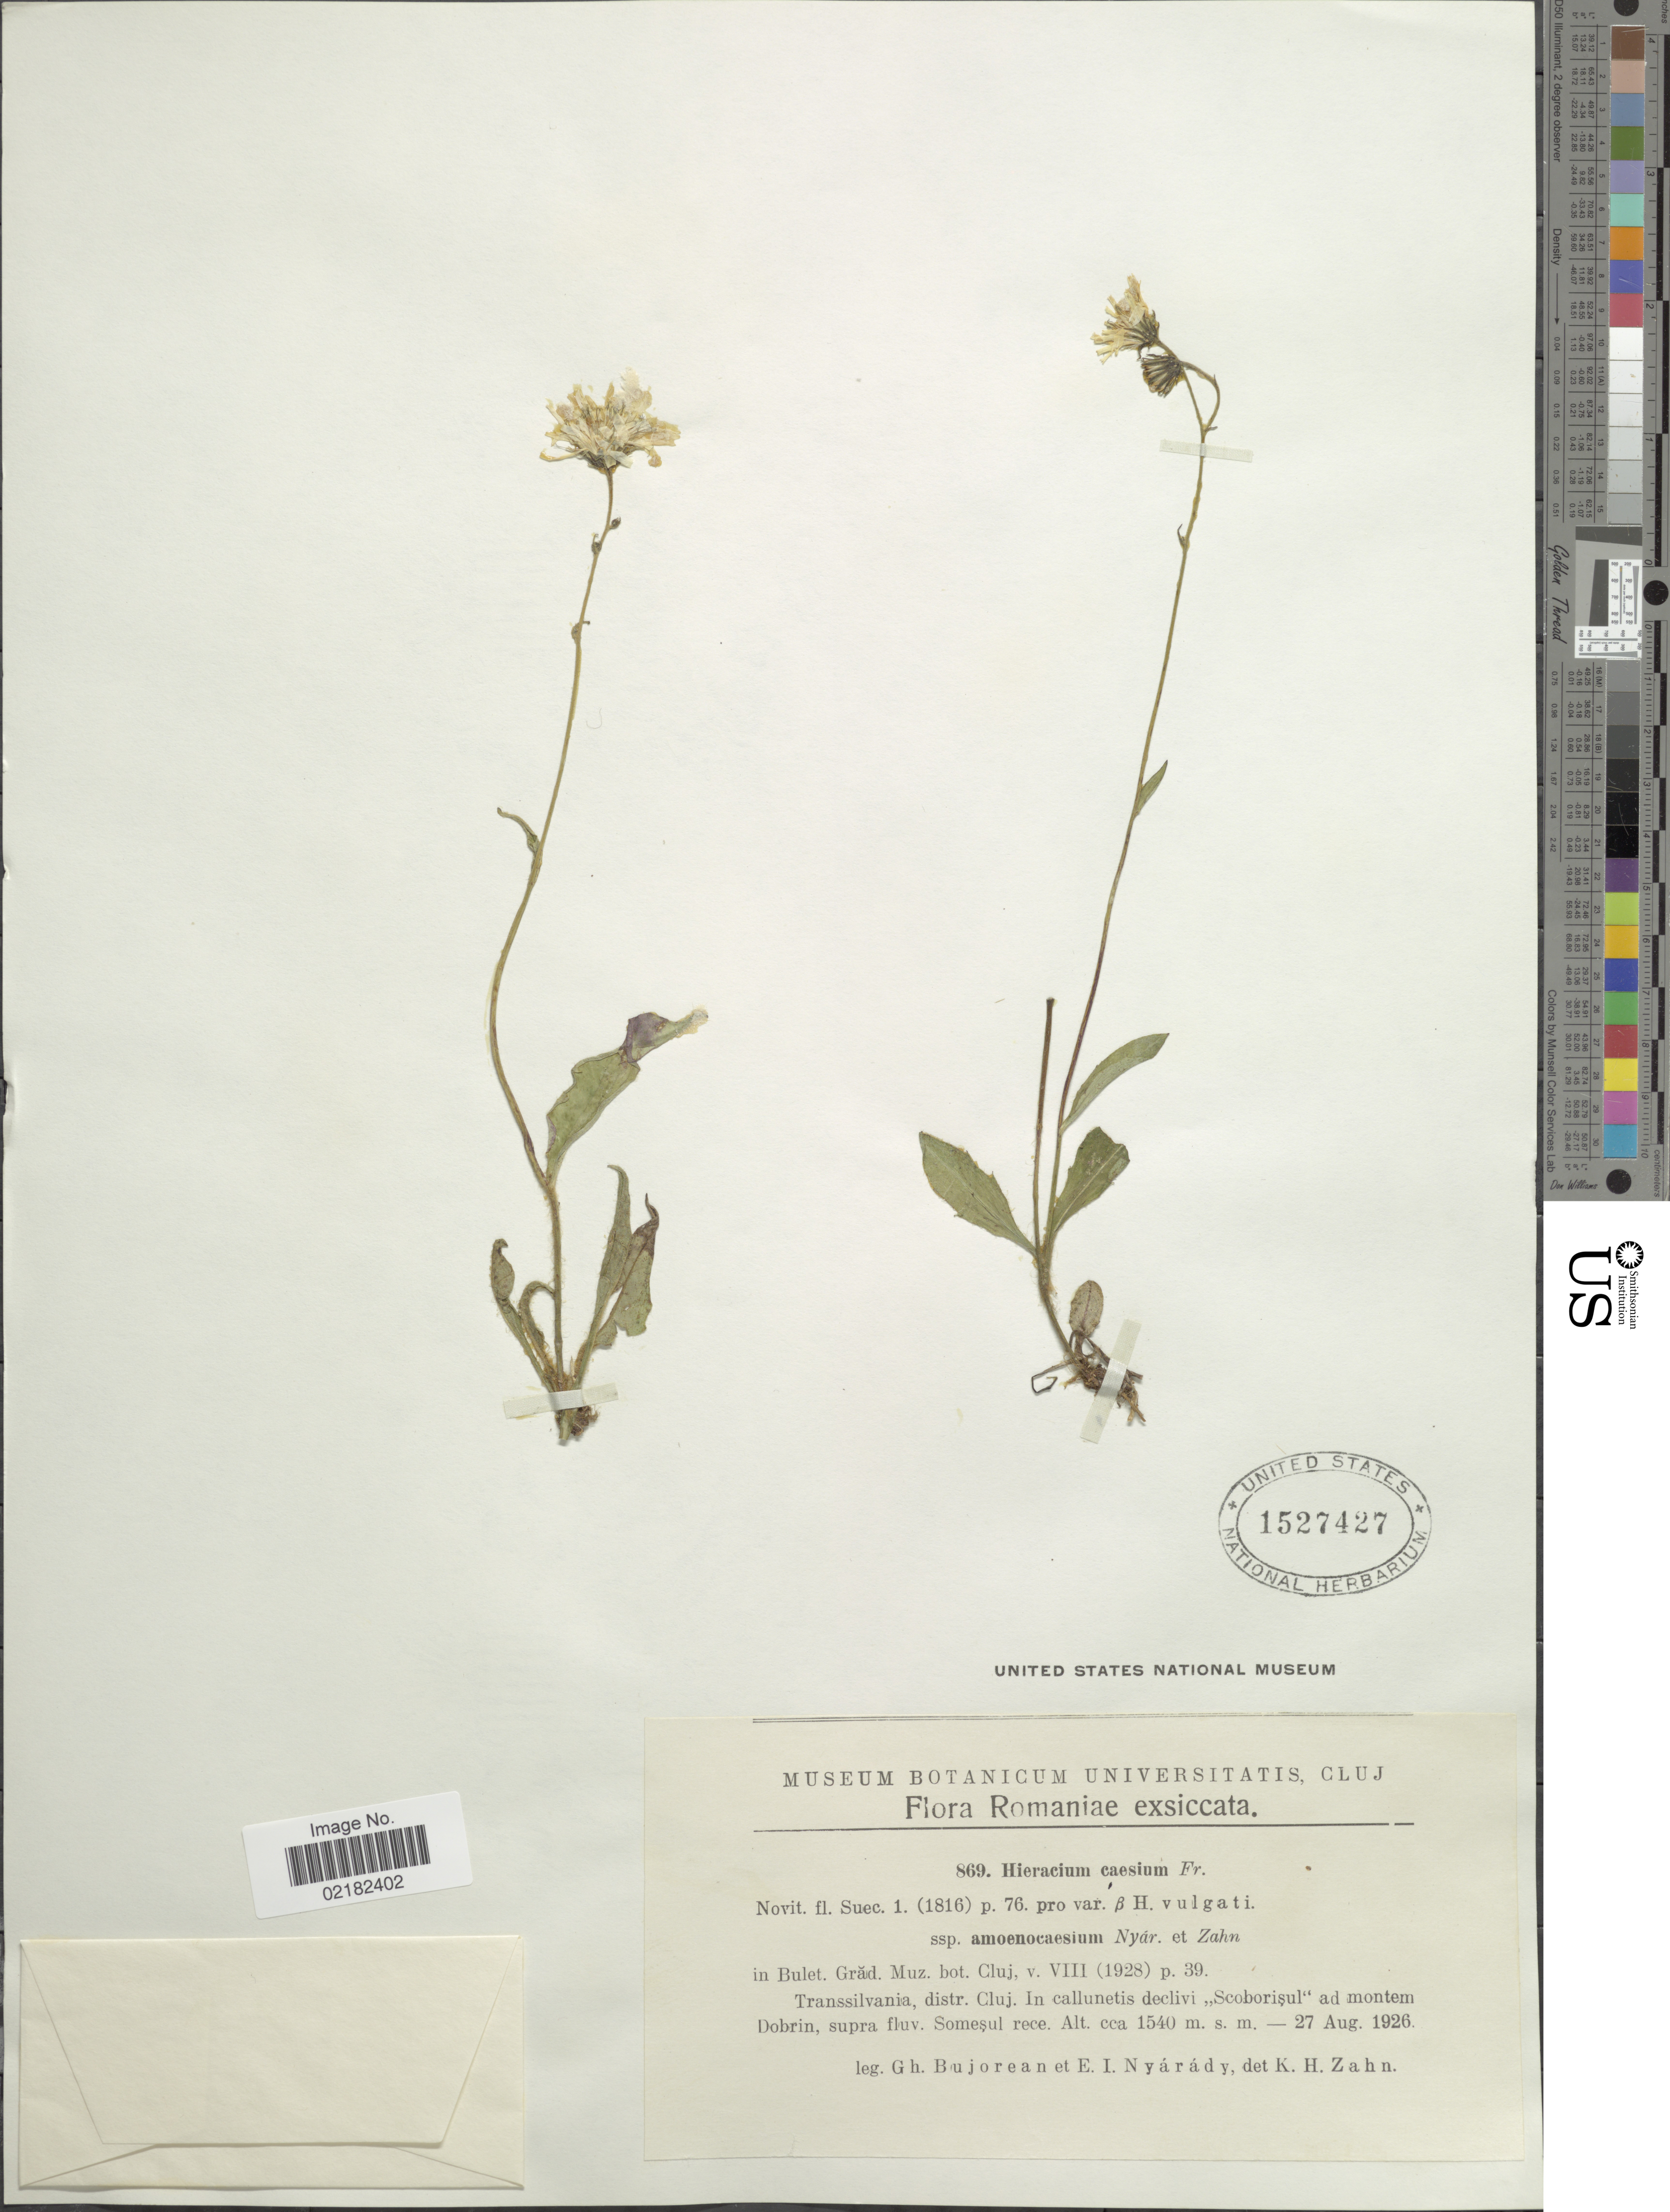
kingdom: Plantae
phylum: Tracheophyta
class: Magnoliopsida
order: Asterales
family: Asteraceae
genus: Hieracium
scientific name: Hieracium caesium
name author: (Fr.) Fr.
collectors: G. Bujorean & E. Nyárády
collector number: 869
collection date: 1926-08-27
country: Romania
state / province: Cluj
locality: Romaniae, Transsilvania, in cullunetis declivi "Scoborisul"ad montem Dobrin, supra fluv. Somesul rece.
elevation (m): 1540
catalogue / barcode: US 1527427